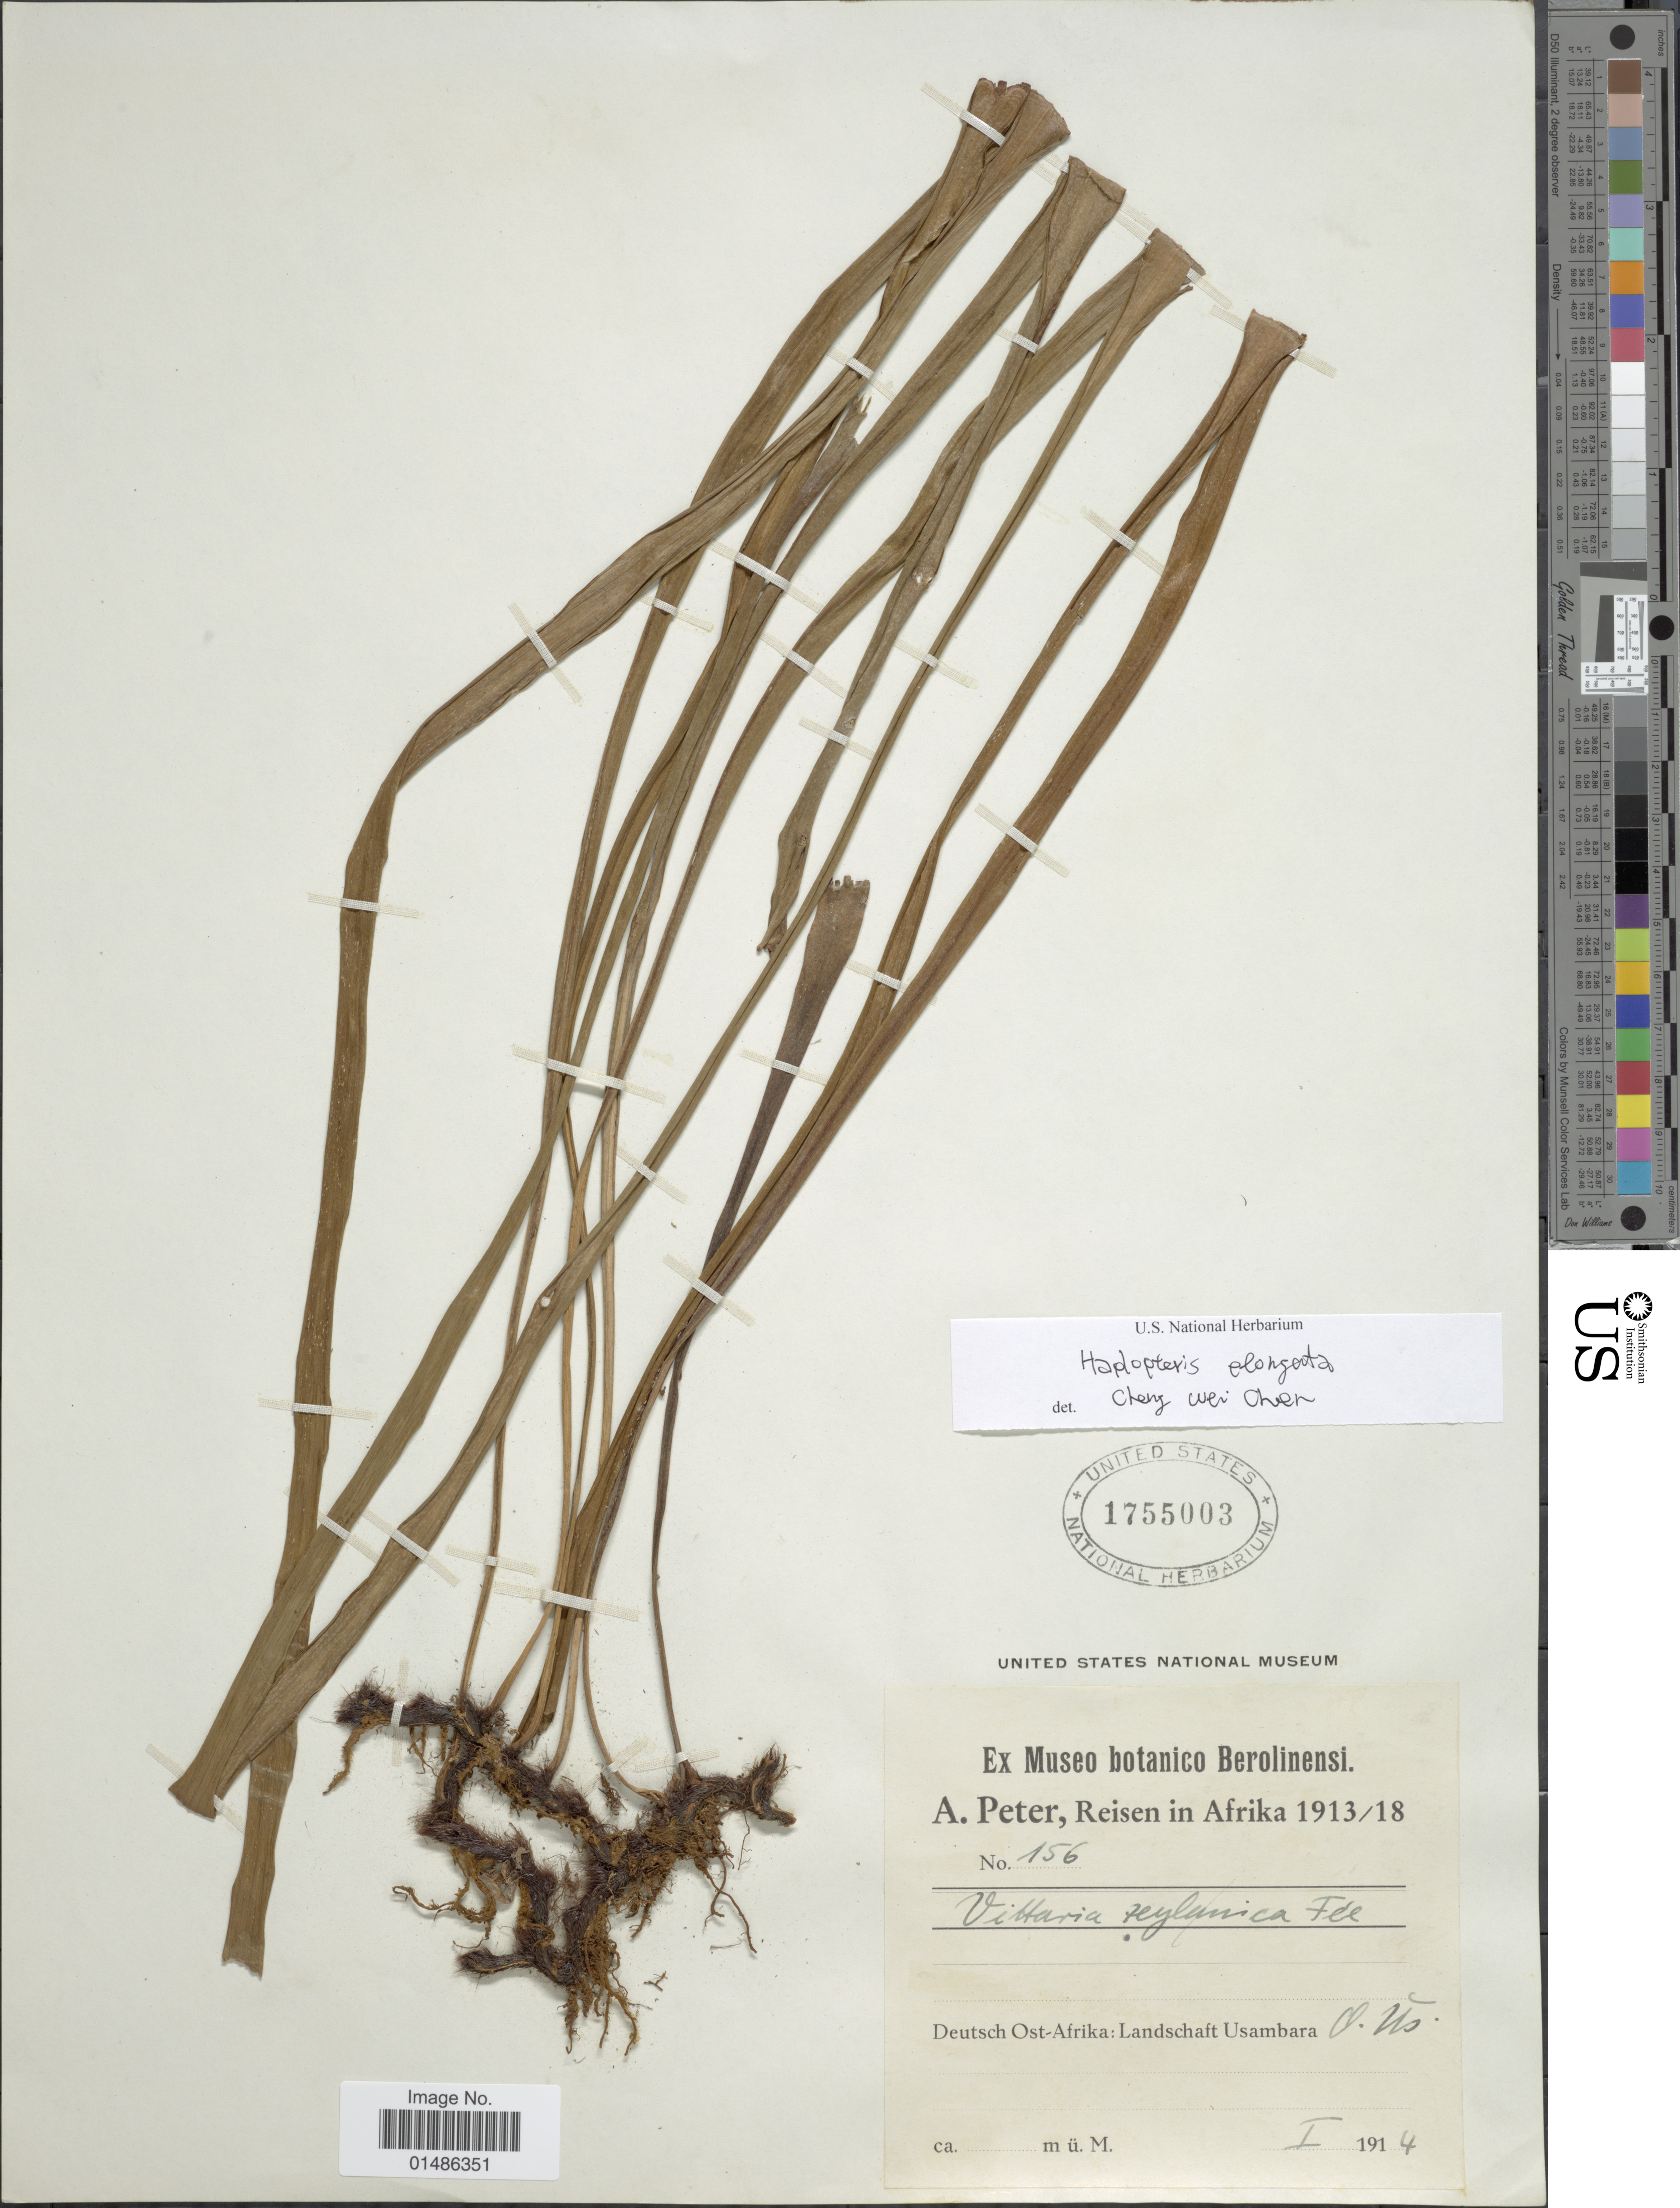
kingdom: Plantae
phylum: Tracheophyta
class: Polypodiopsida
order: Polypodiales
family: Pteridaceae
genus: Haplopteris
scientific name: Haplopteris elongata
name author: (Sw.) Crane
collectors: A. Peter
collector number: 156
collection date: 1914-01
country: Tanzania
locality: Deutsch Ost-Afrika: Landschaft Usambara O.Us.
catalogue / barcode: US 1755003